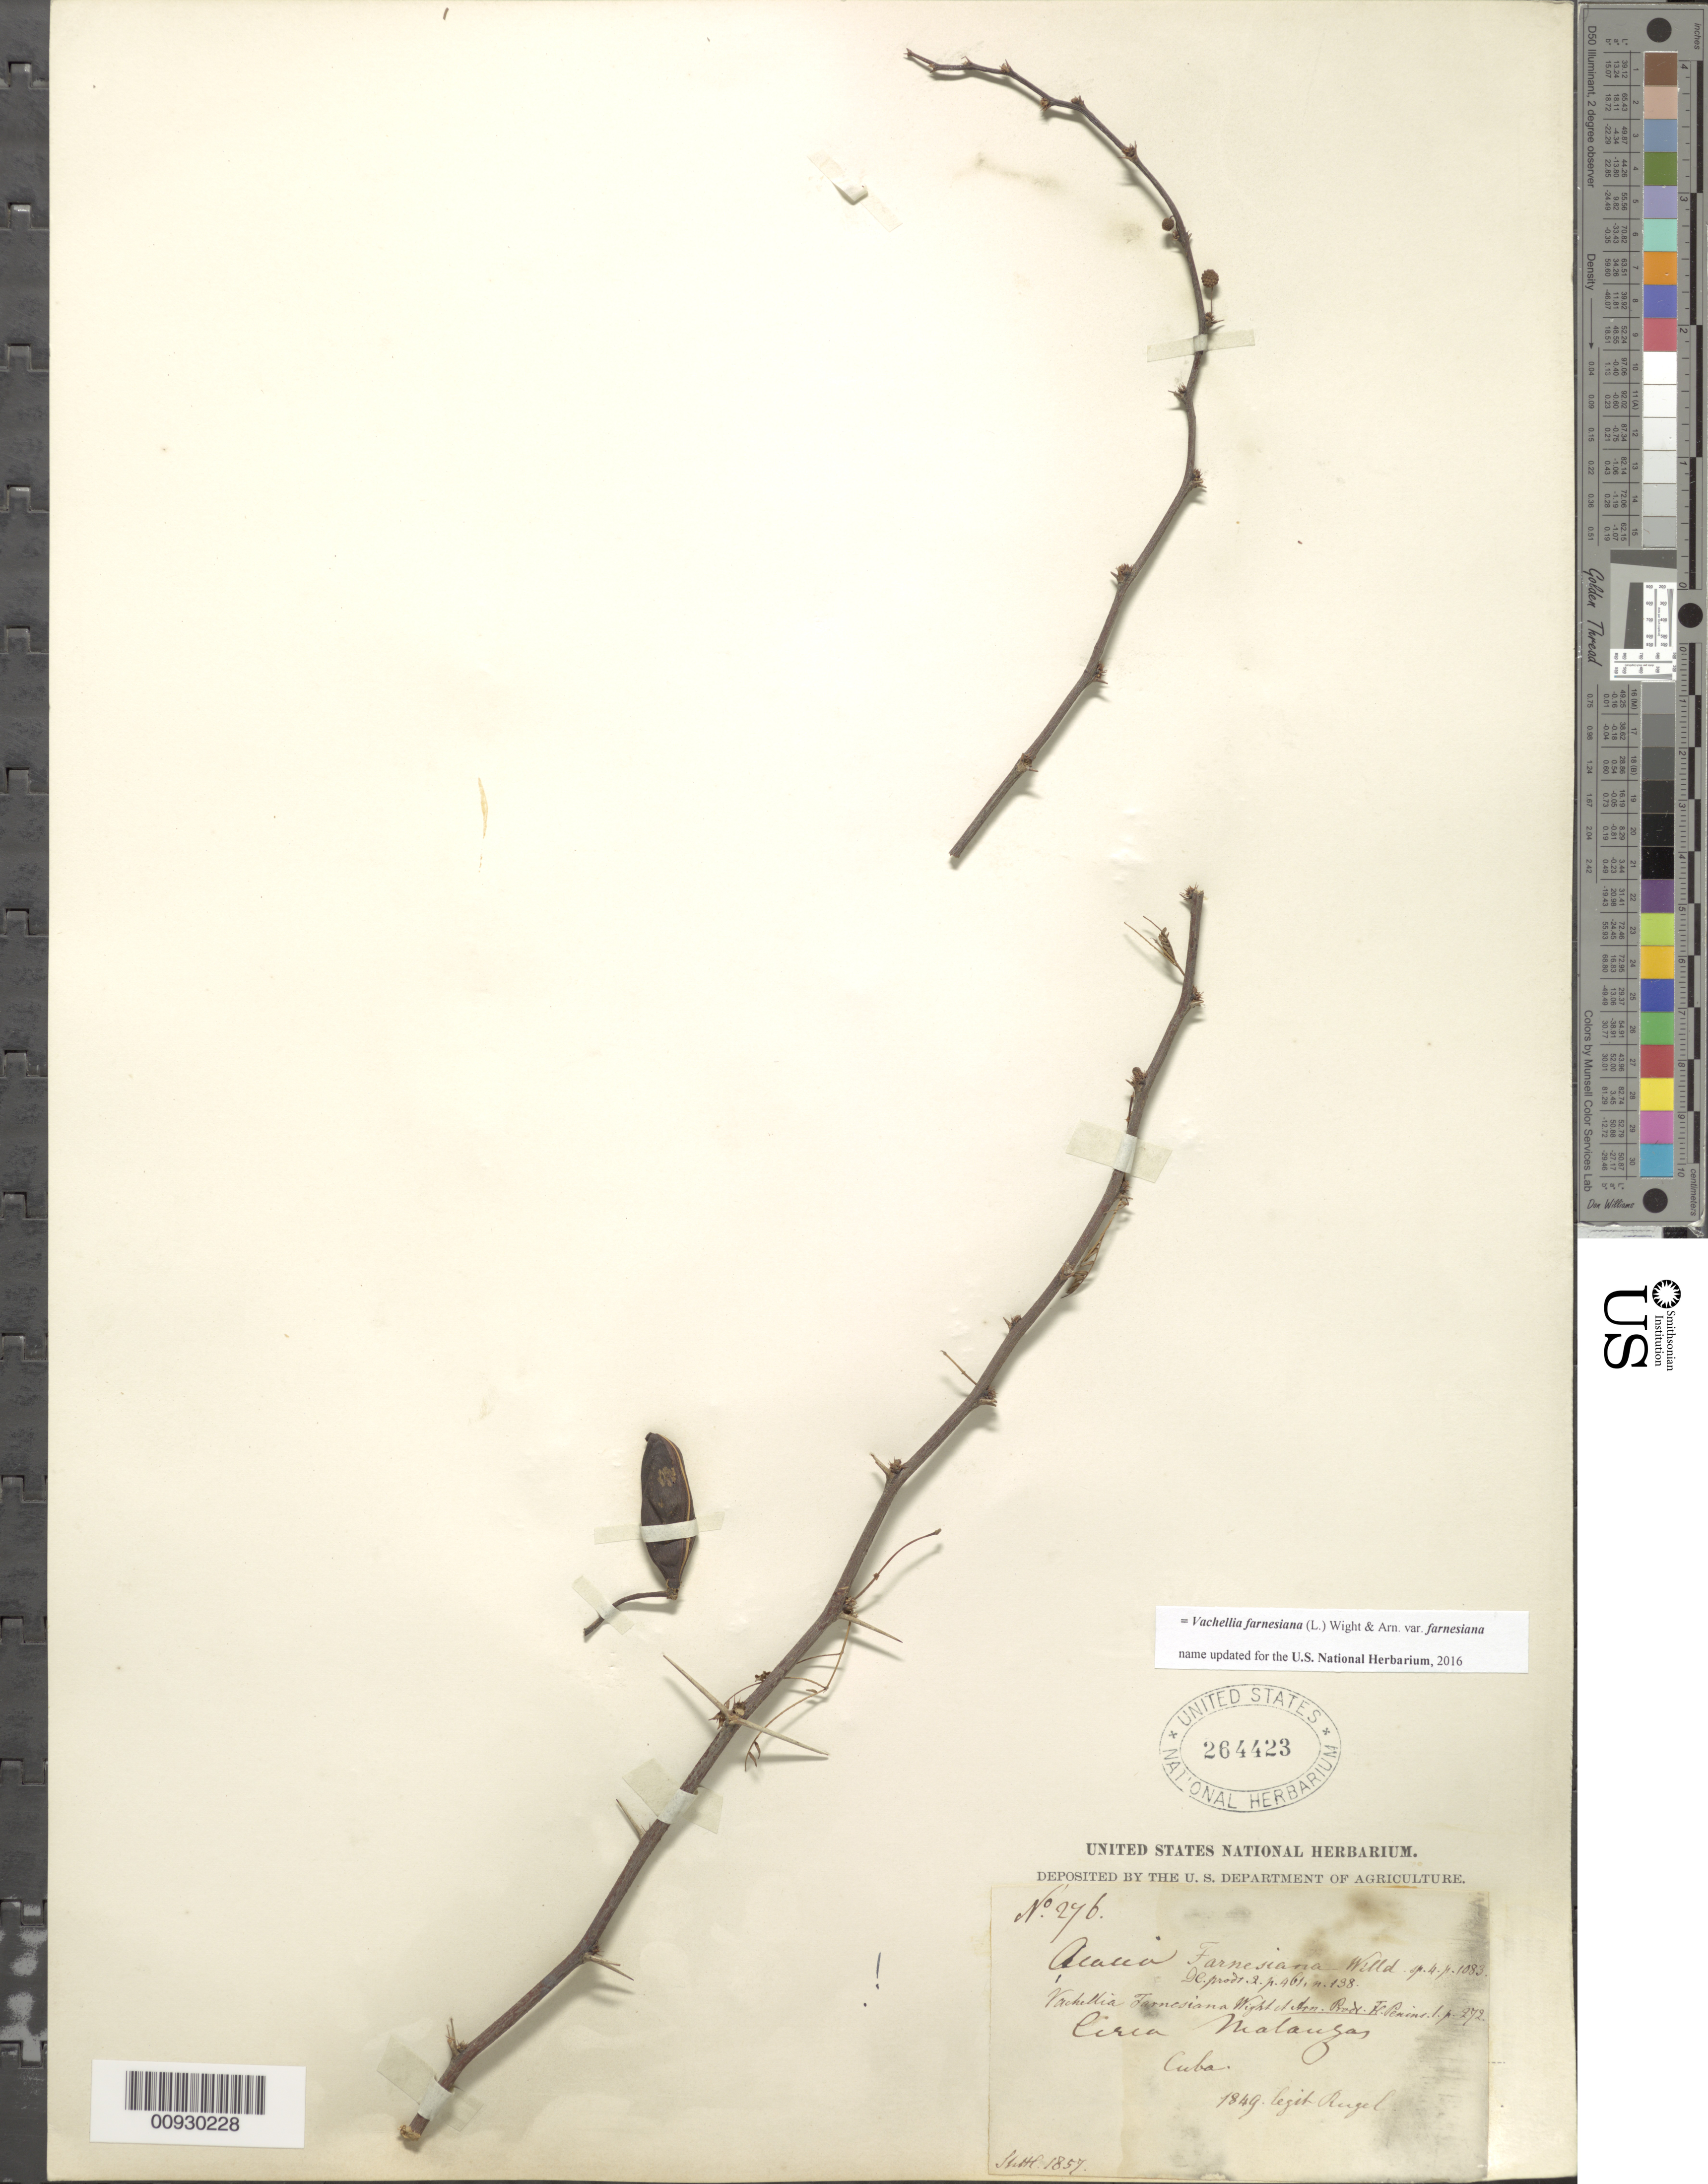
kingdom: Plantae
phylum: Tracheophyta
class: Magnoliopsida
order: Fabales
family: Fabaceae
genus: Vachellia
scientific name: Vachellia farnesiana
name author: (L.) Wight & Arn.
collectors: F. Rugel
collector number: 246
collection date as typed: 1849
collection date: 1849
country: Cuba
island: Cuba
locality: Circa Malauzas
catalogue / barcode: US 264423